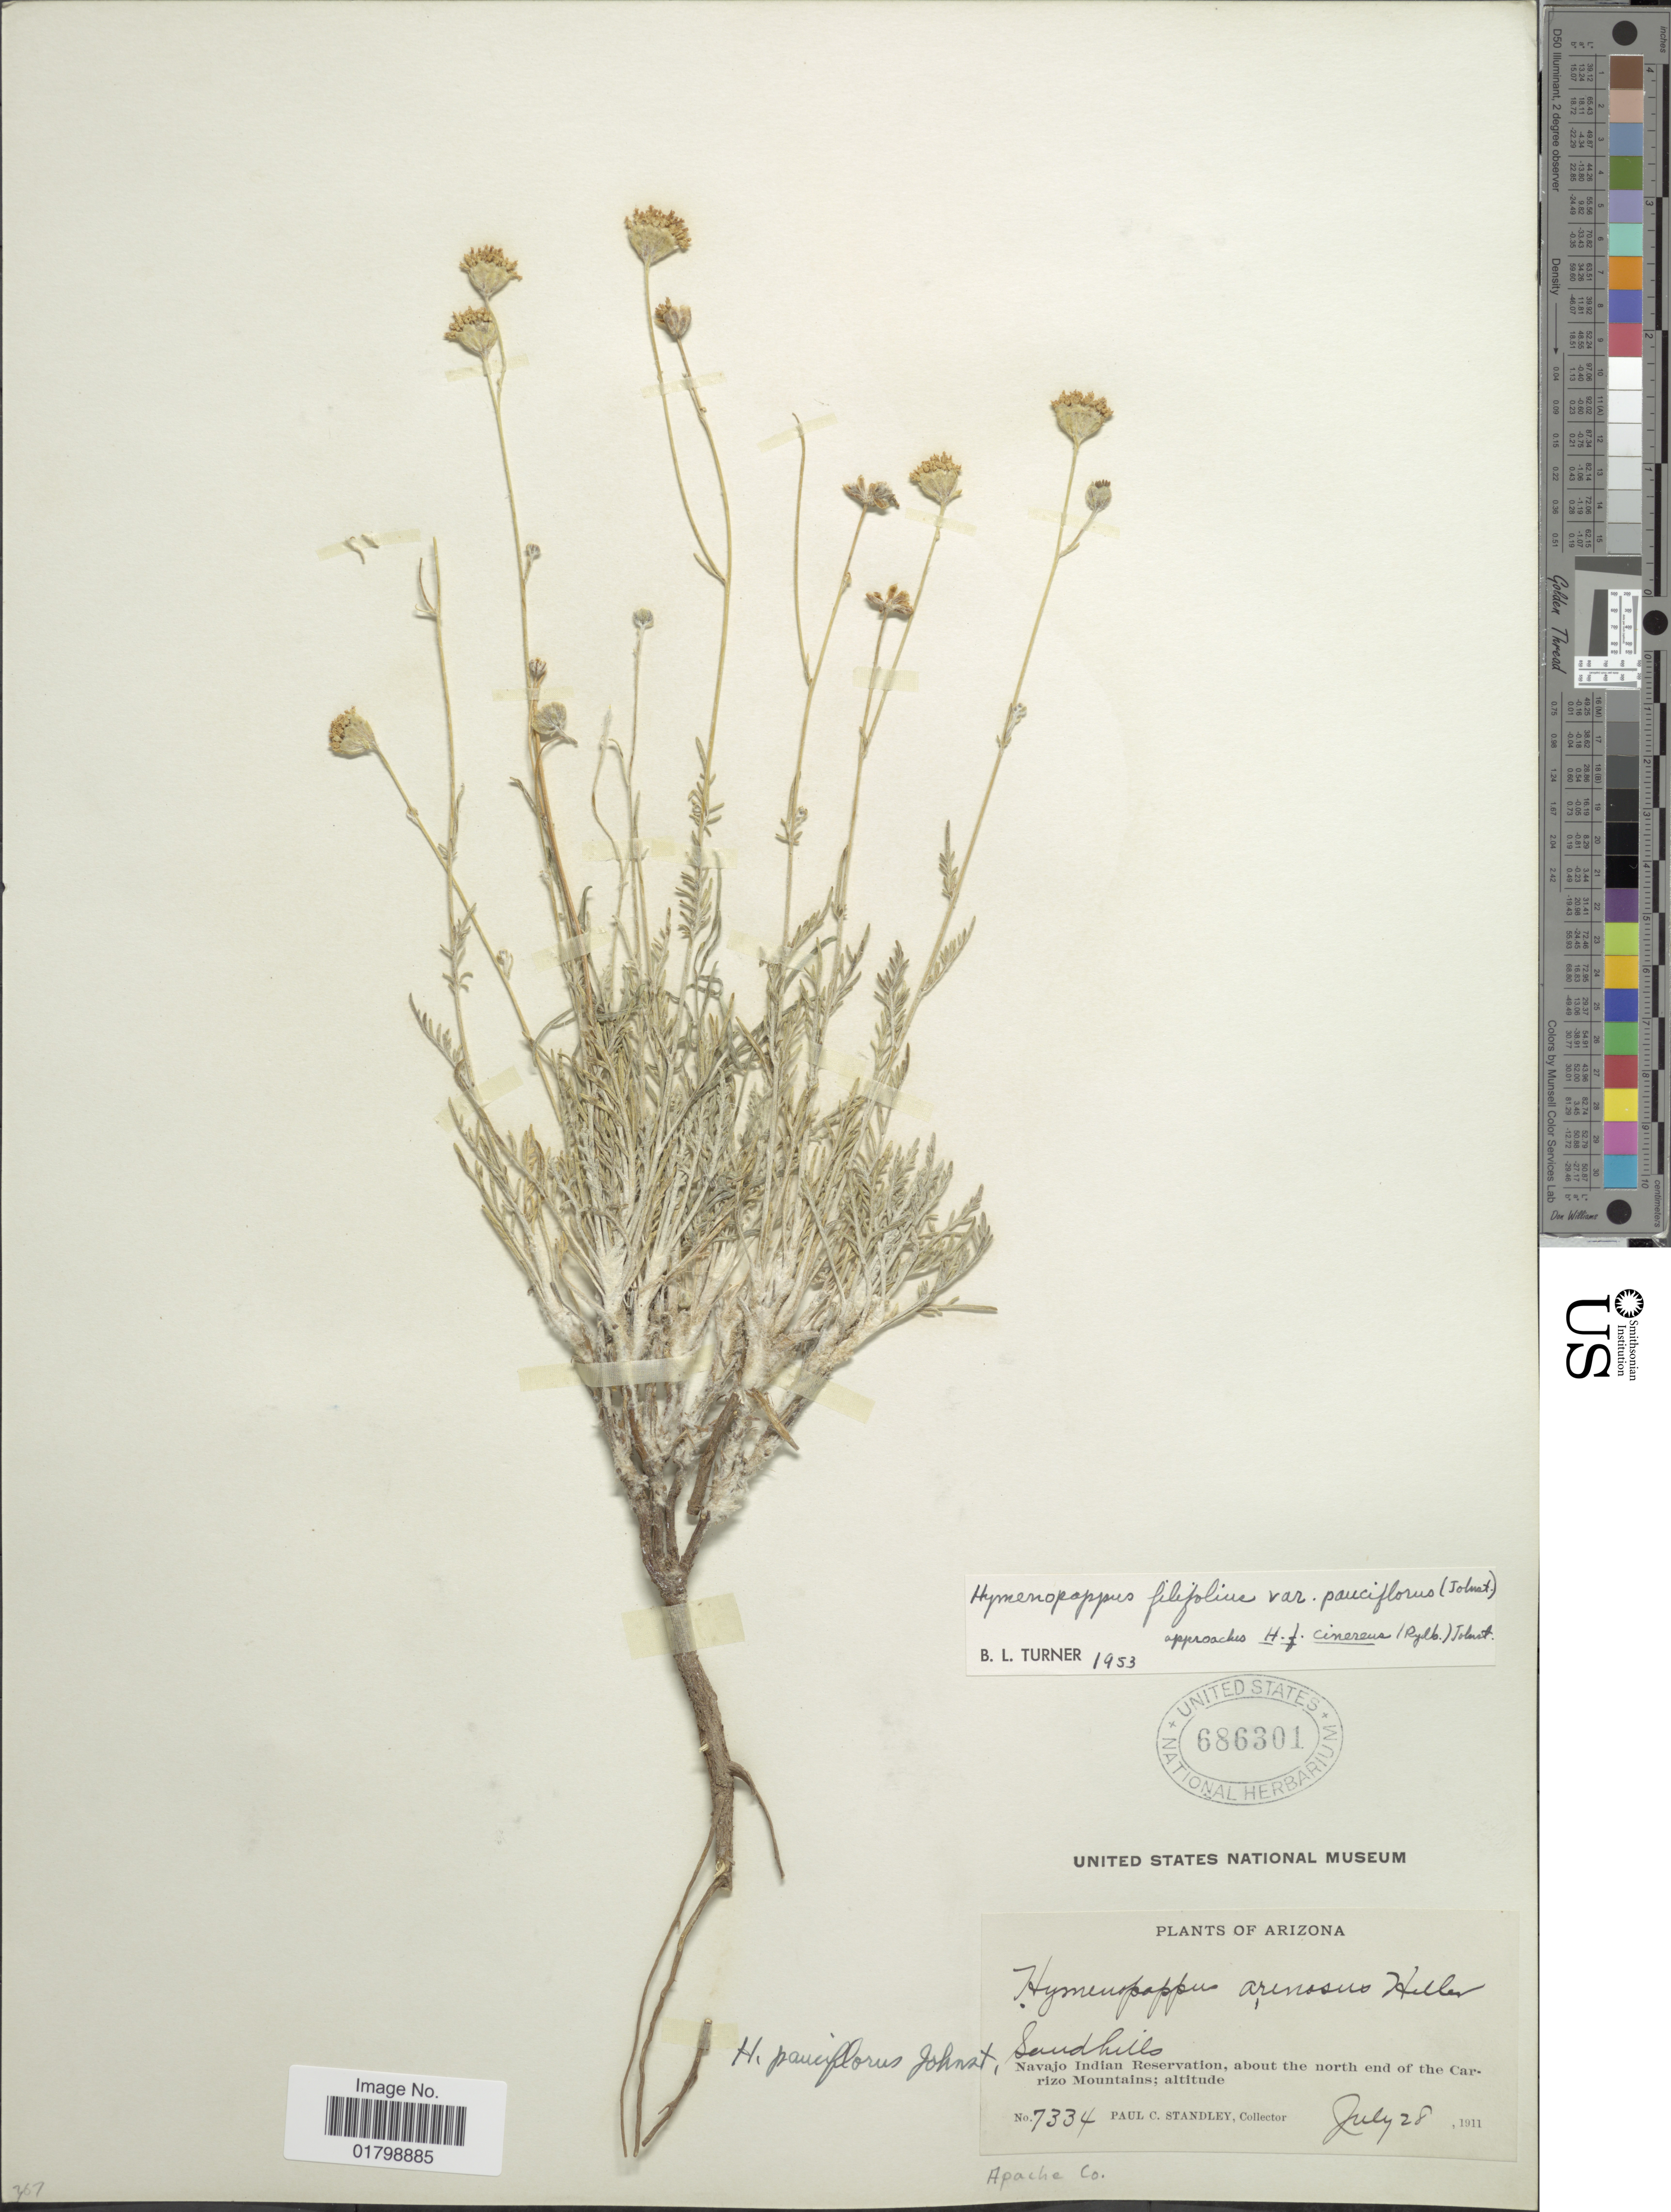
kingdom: Plantae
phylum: Tracheophyta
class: Magnoliopsida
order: Asterales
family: Asteraceae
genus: Hymenopappus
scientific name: Hymenopappus filifolius var. pauciflorus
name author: (I.M. Johnst.) B.L. Turner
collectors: P. C. Standley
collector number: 7334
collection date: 1911-07-28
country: United States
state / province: Arizona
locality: Navajo Indian Reservation, about the north end of the Carizo Mountains, Apache Co.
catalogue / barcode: US 686301